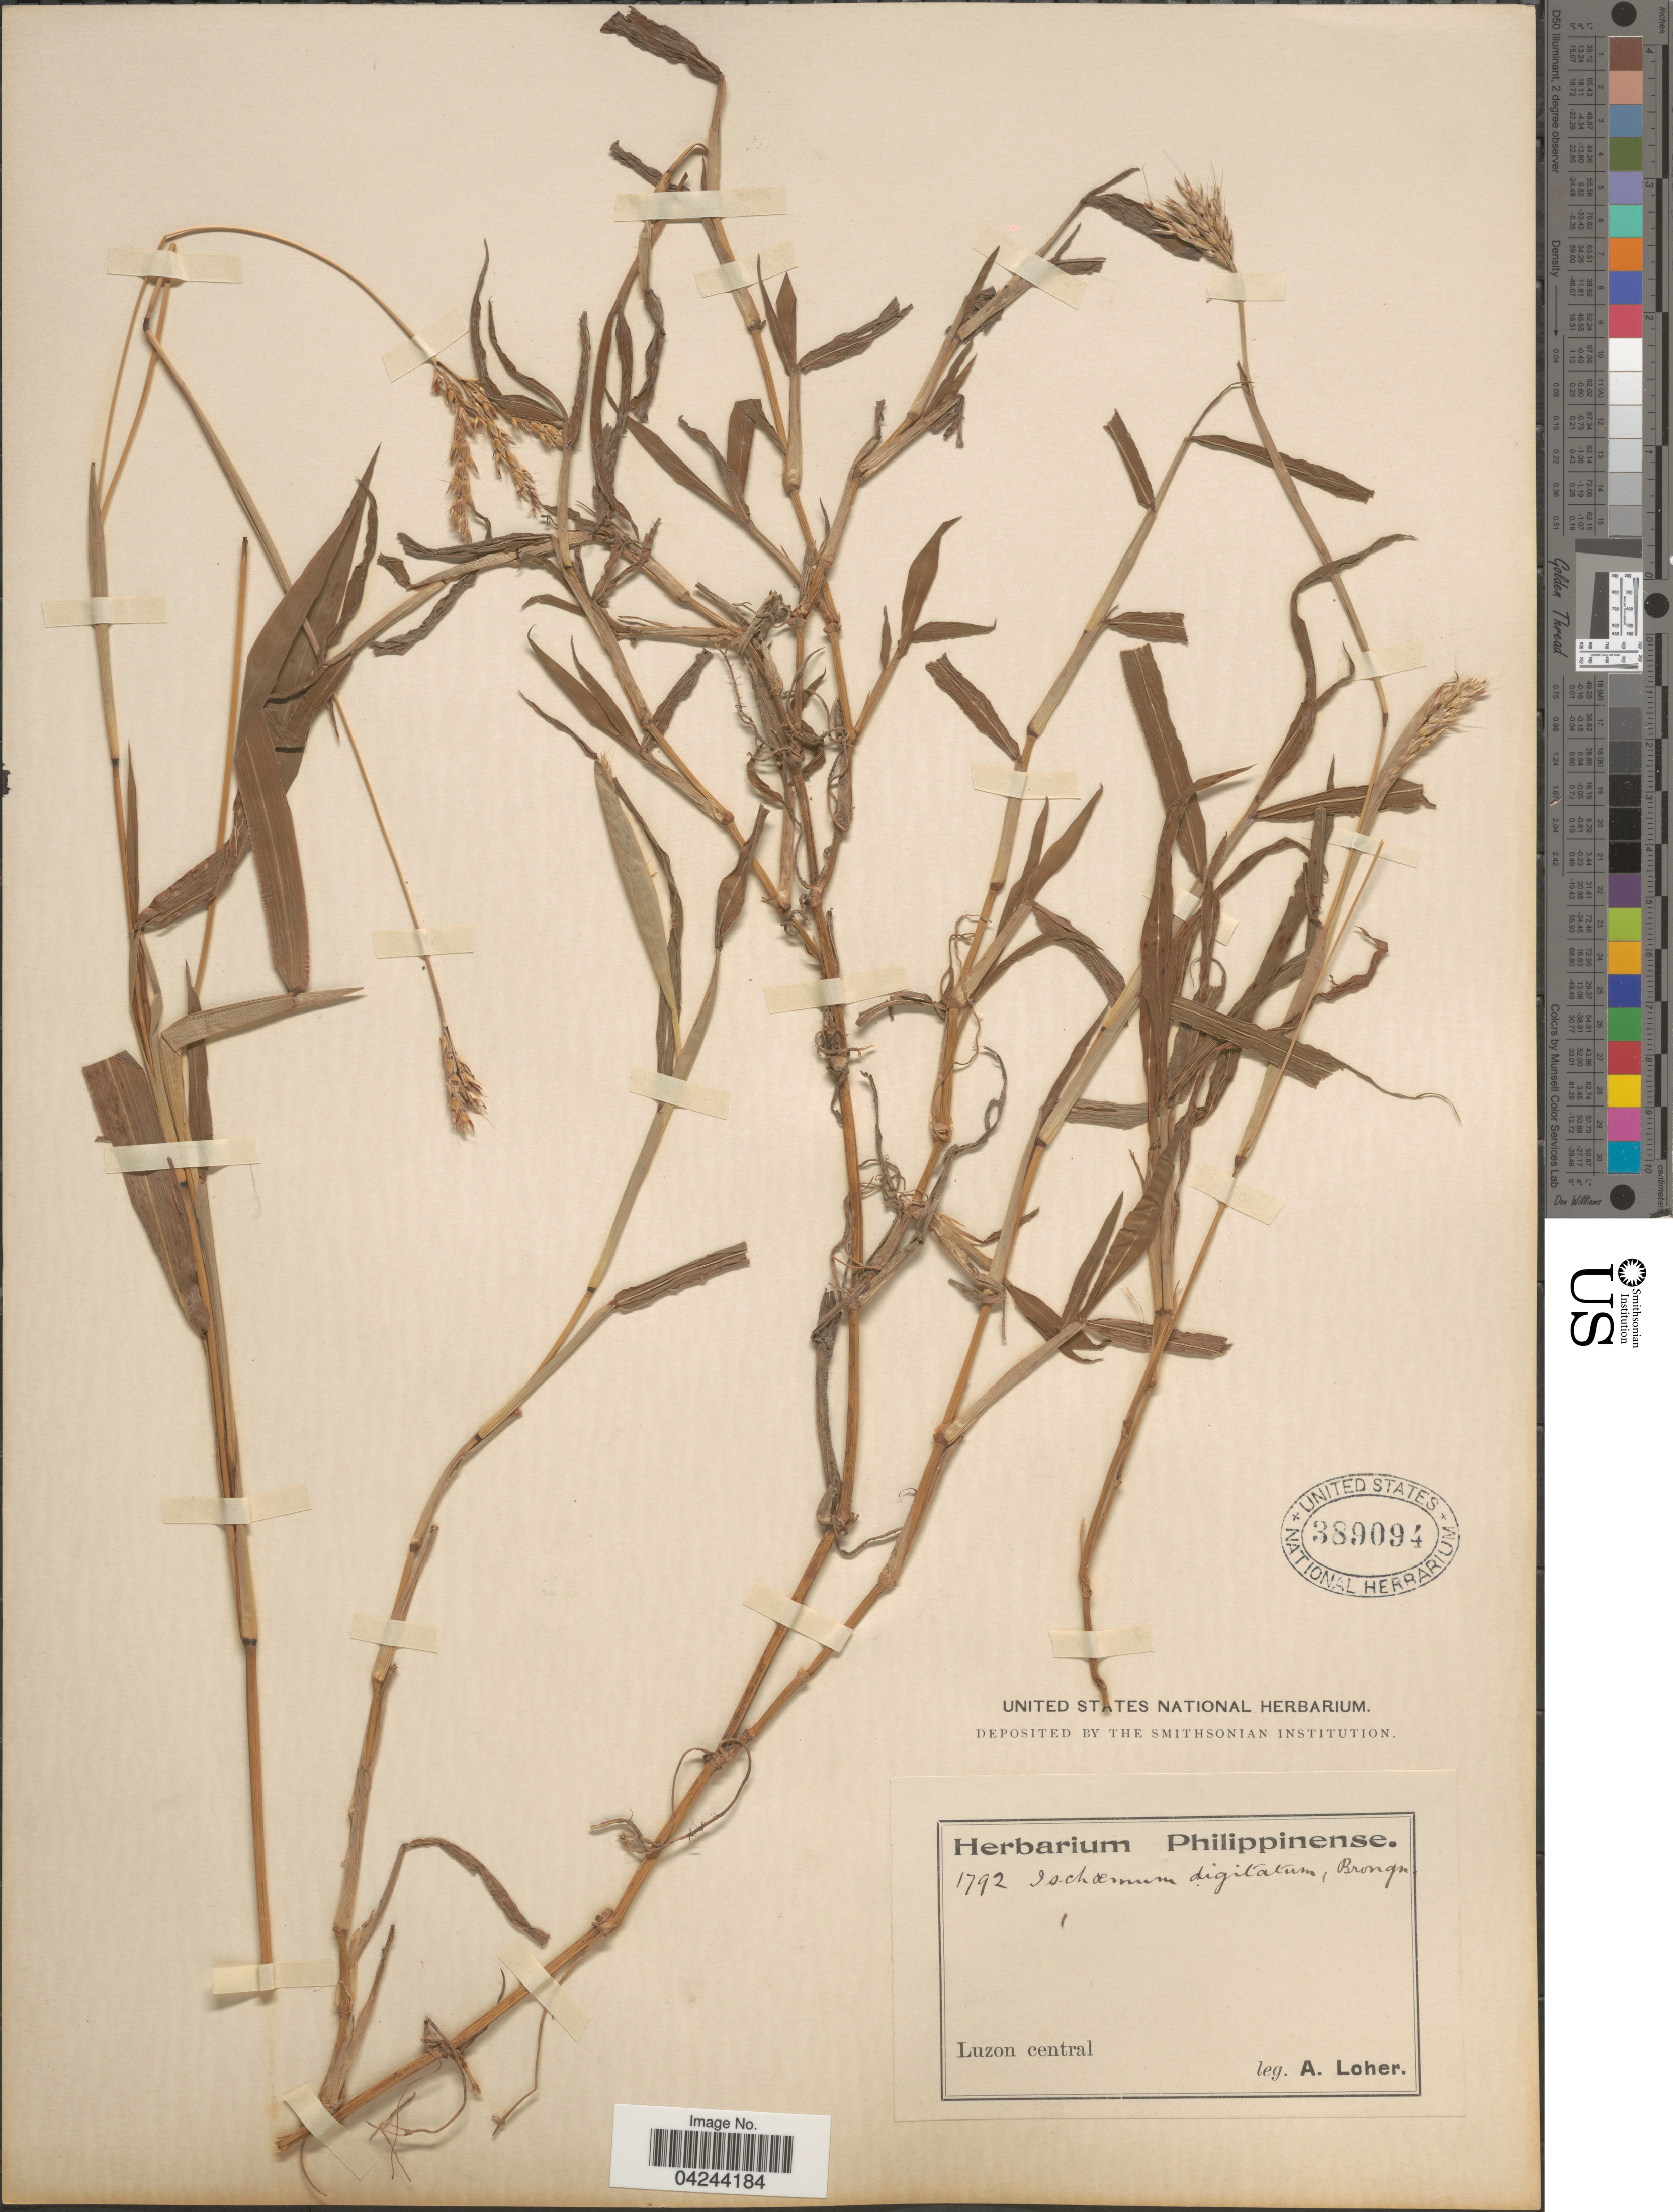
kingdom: Plantae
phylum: Tracheophyta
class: Liliopsida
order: Poales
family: Poaceae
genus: Ischaemum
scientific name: Ischaemum polystachyum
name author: J. Presl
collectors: A. Loher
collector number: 1792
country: Philippines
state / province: Central Luzon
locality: Luzon central.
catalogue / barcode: US 389094